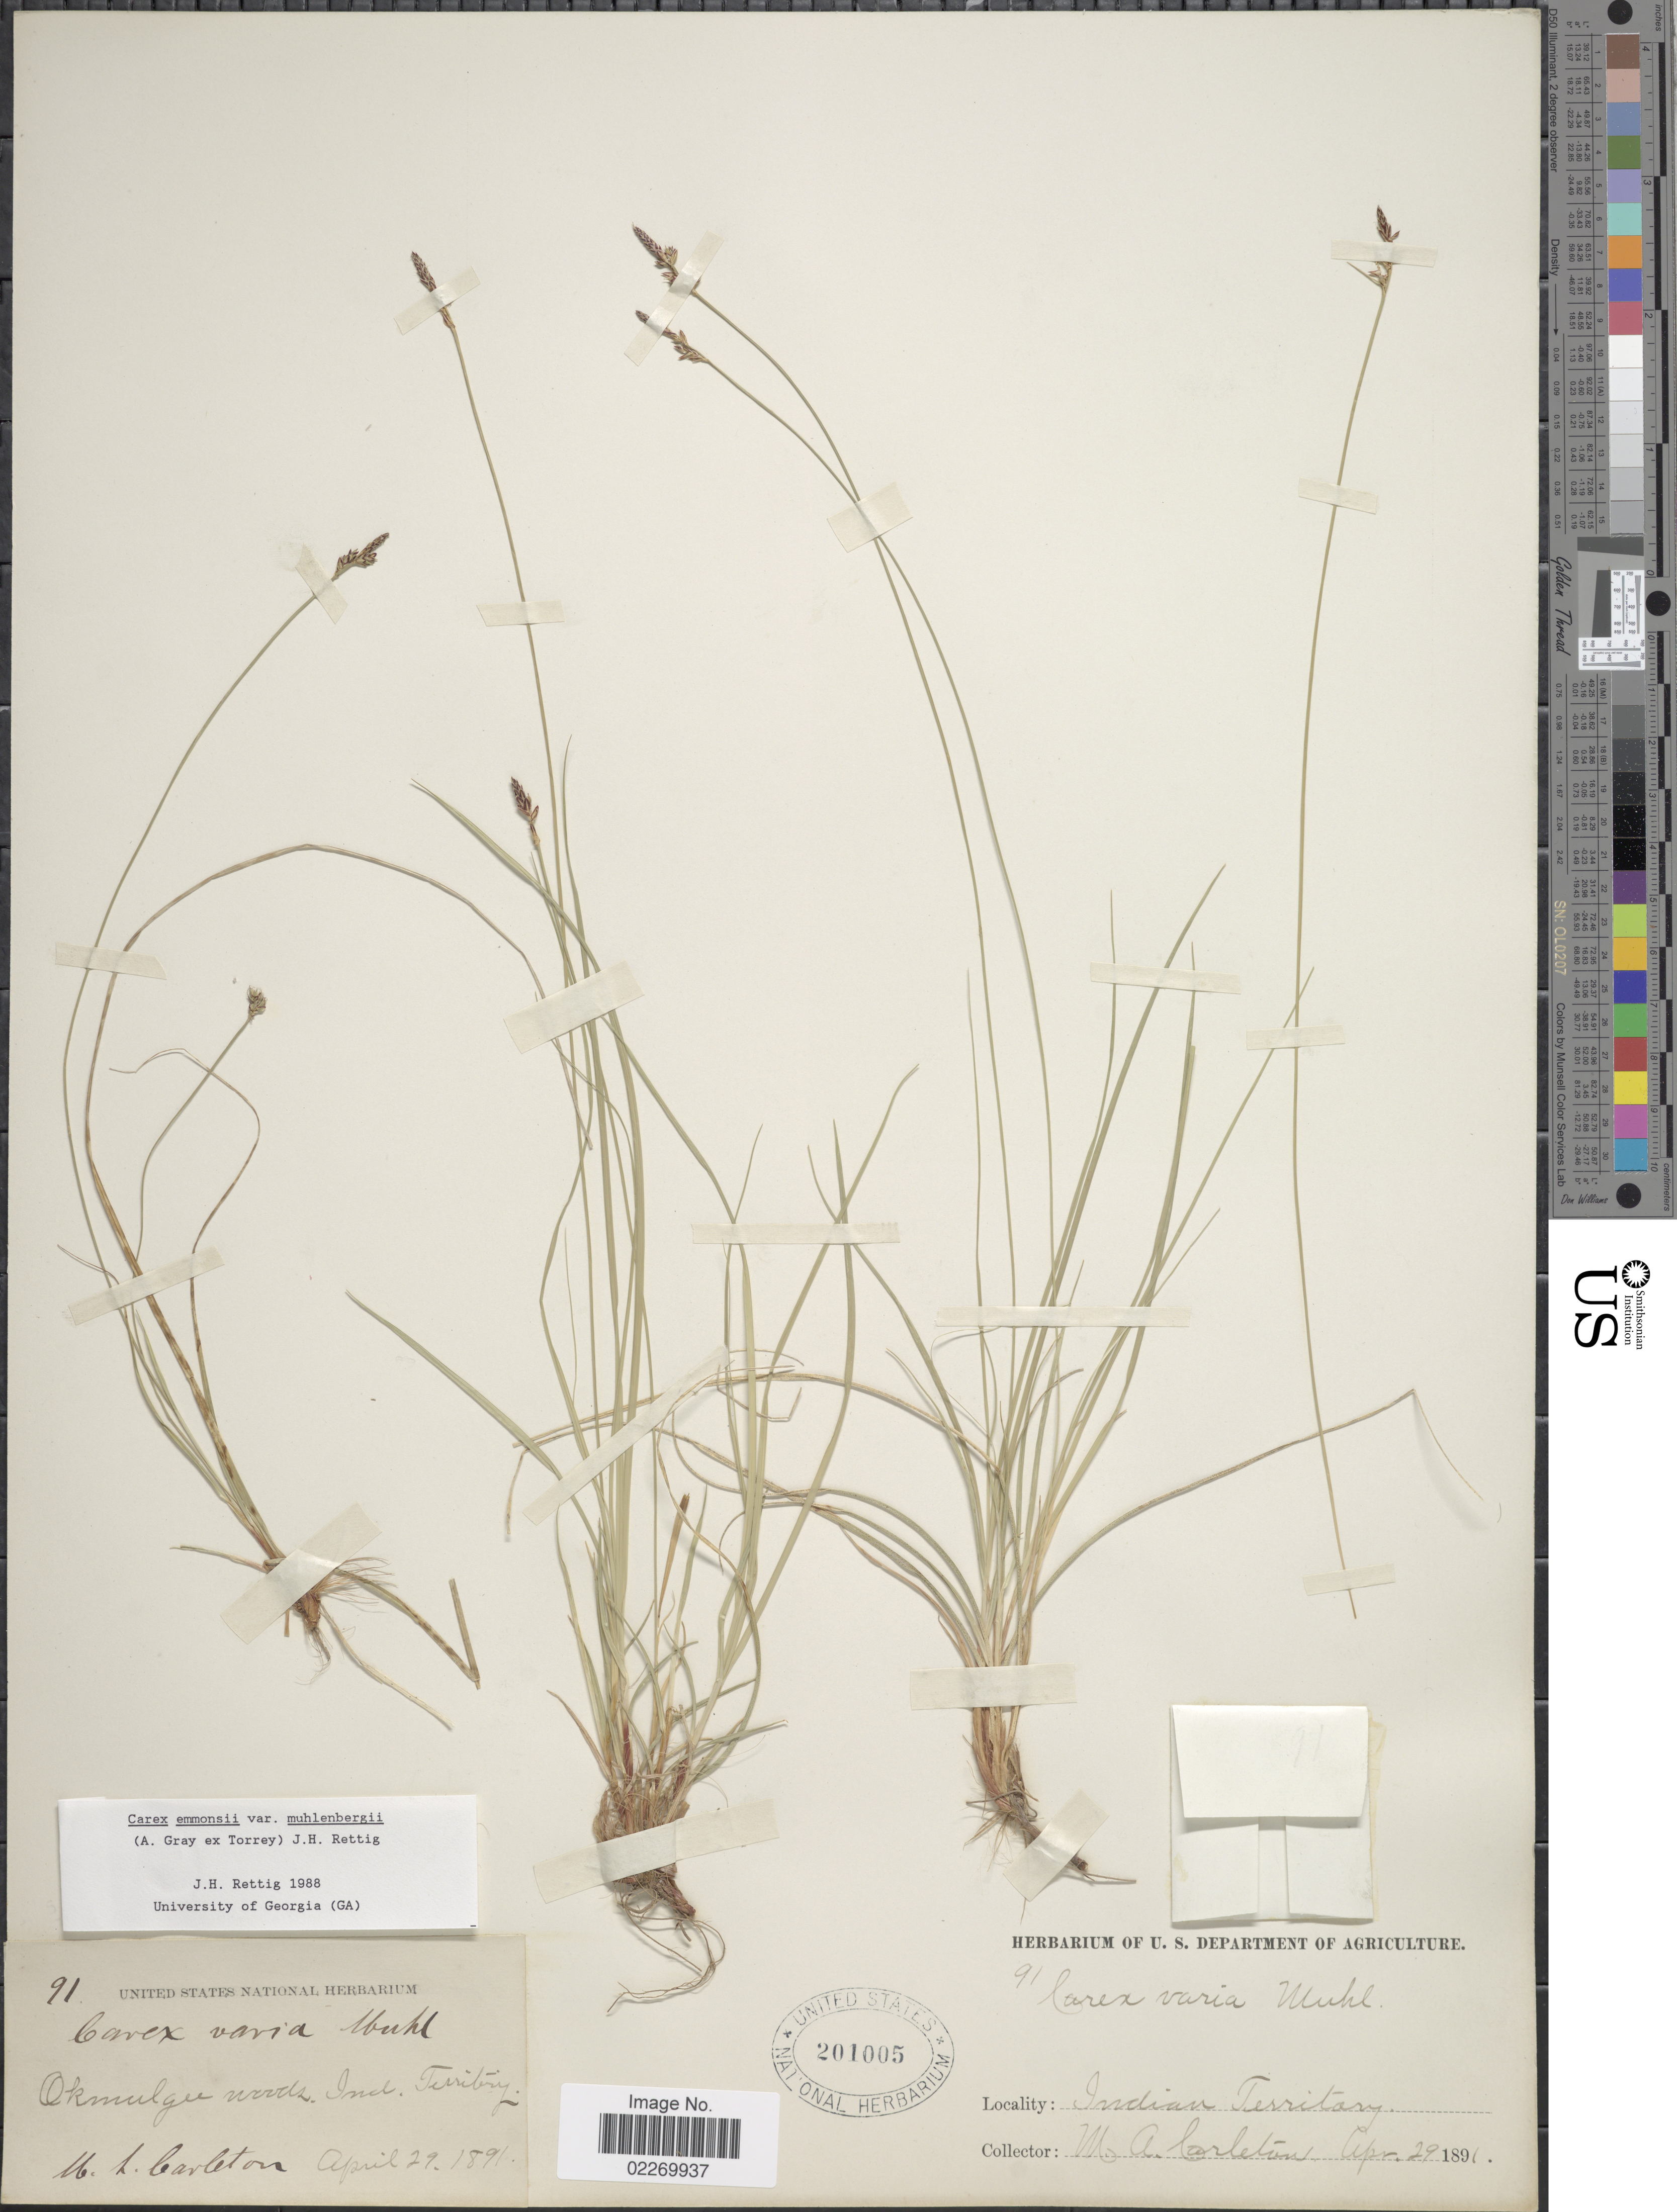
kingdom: Plantae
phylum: Tracheophyta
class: Liliopsida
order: Poales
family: Cyperaceae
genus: Carex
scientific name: Carex albicans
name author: Willd. ex Spreng.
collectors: M. A. Carleton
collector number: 91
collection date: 1891-04-29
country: United States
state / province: Oklahoma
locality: Okmulgee woods, Indian Territory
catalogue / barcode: US 201005